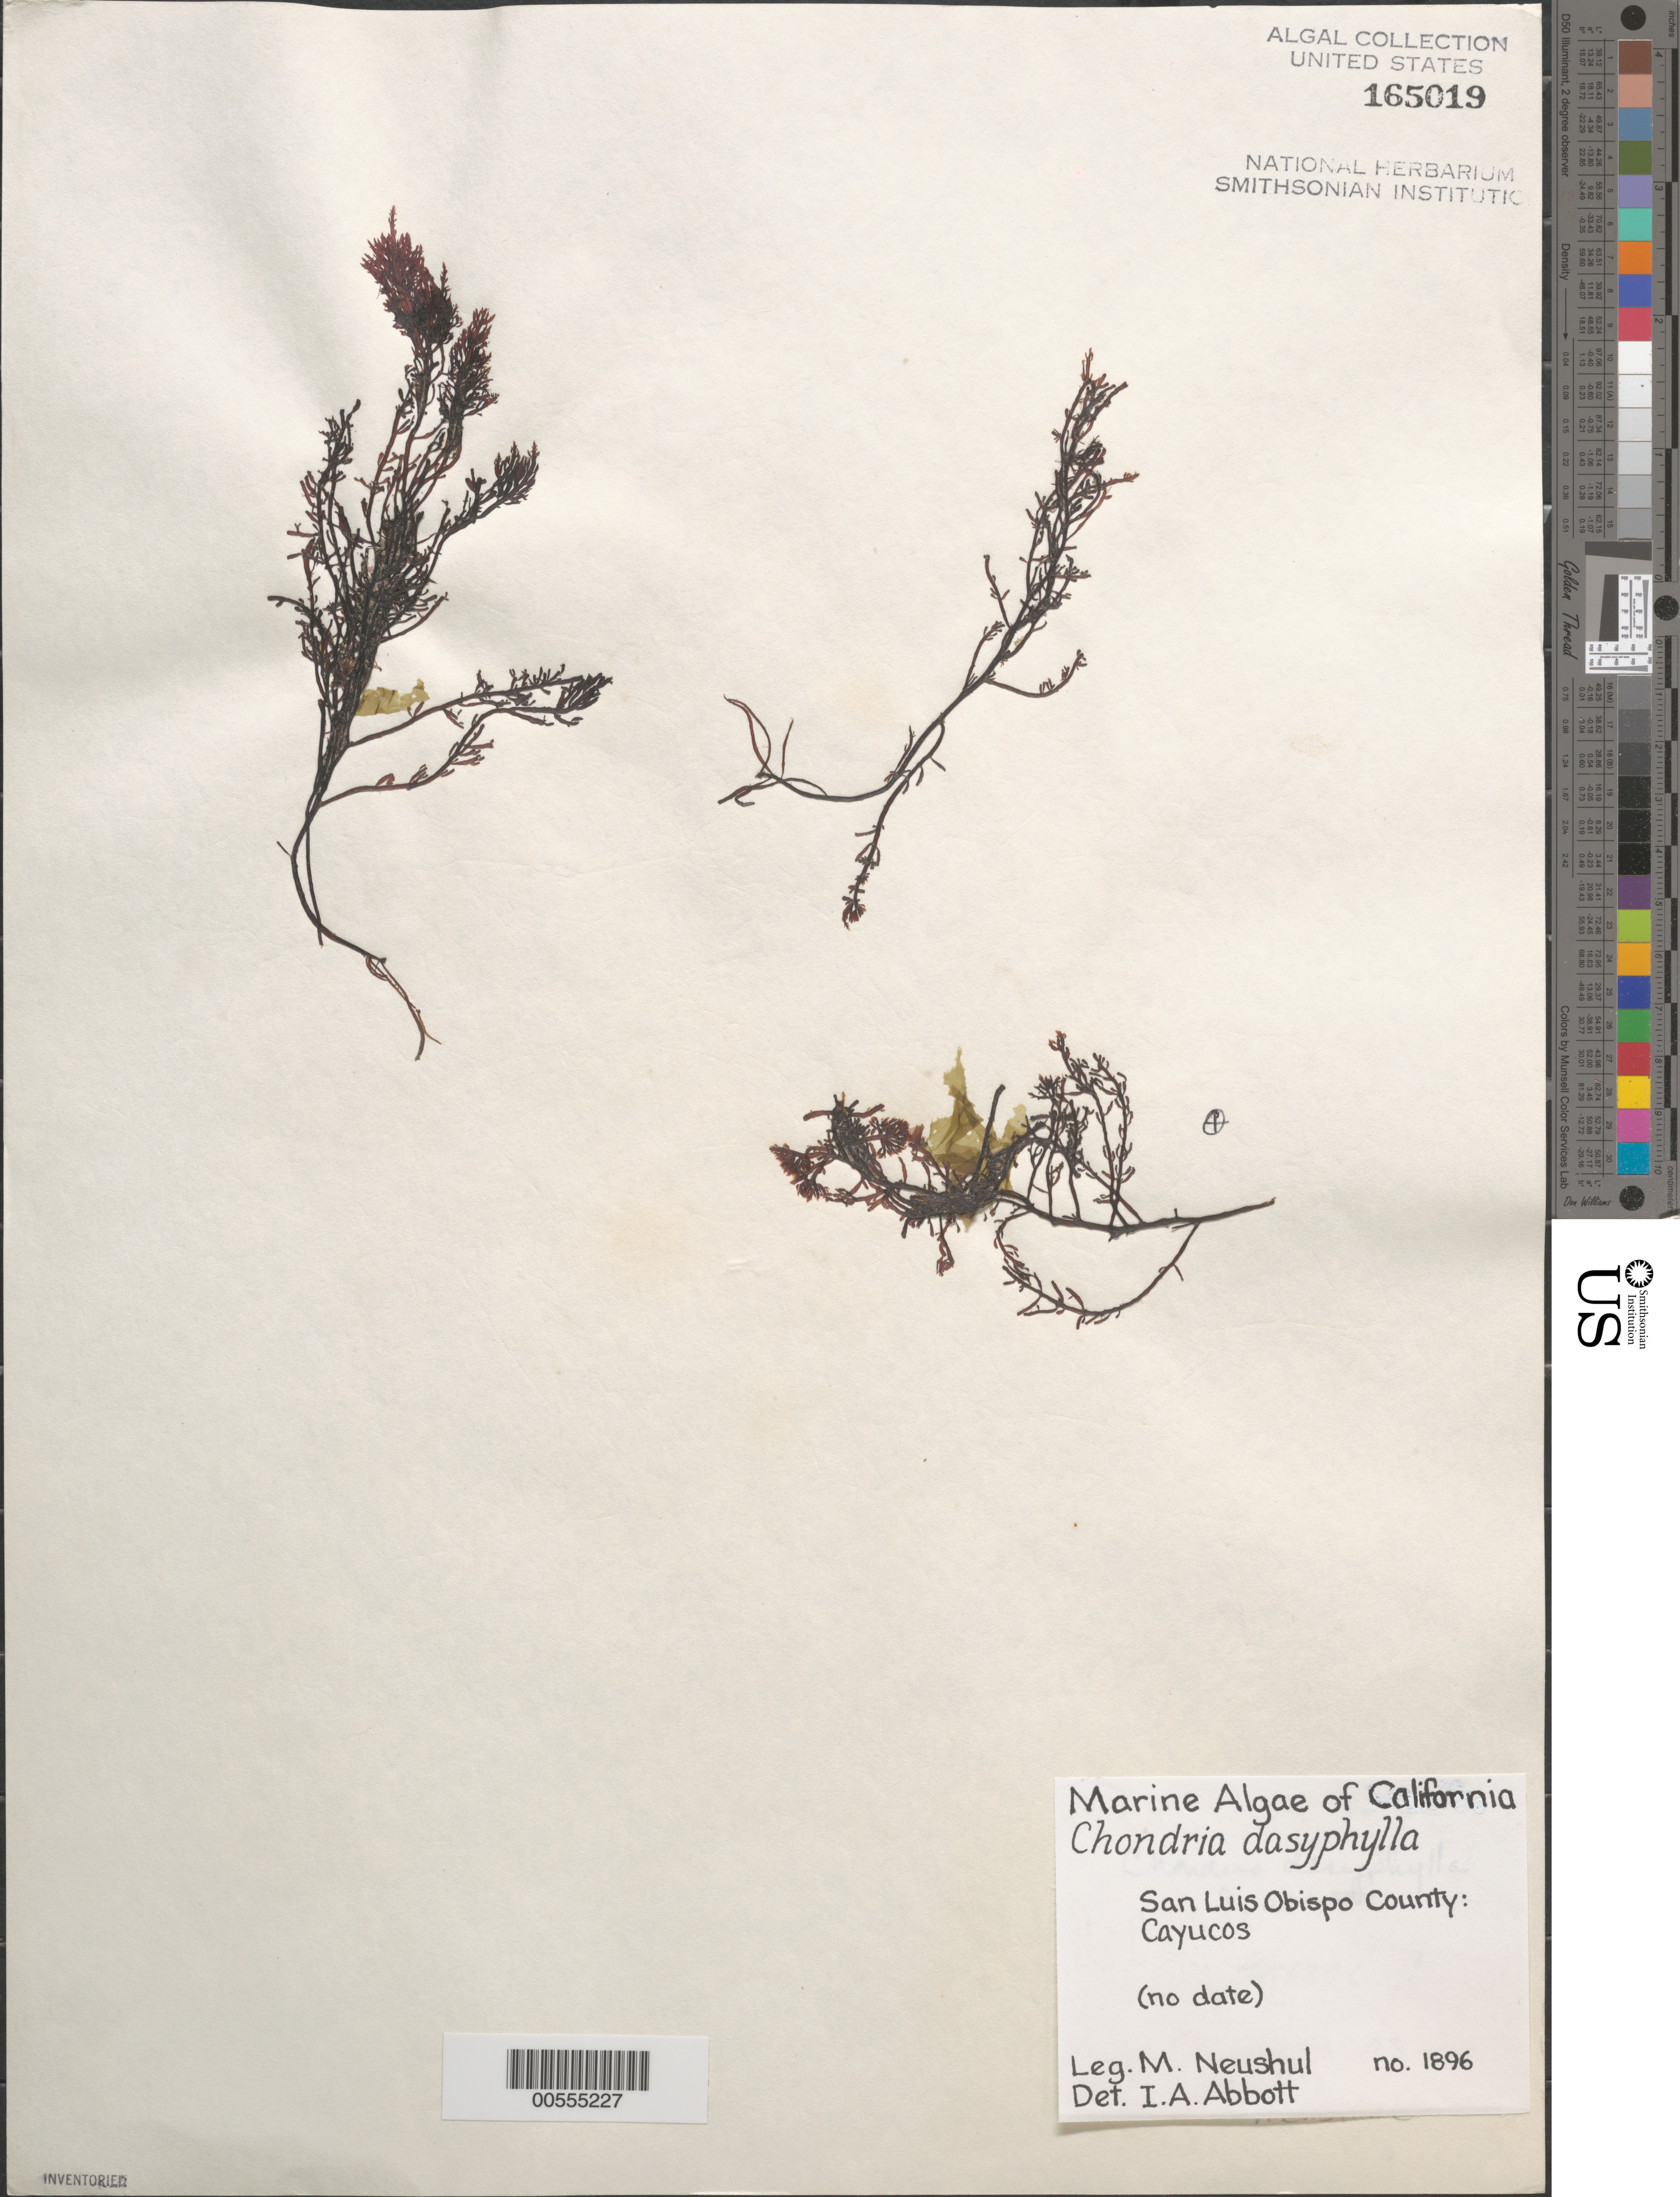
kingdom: Plantae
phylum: Rhodophyta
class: Florideophyceae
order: Ceramiales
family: Rhodomelaceae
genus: Chondria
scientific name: Chondria dasyphylla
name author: (Woodw.) C. Agardh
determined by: Abbott, Isabella A.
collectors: M. Neushul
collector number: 1896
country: United States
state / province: California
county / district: San Luis Obispo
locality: Cayucos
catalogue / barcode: US 165019